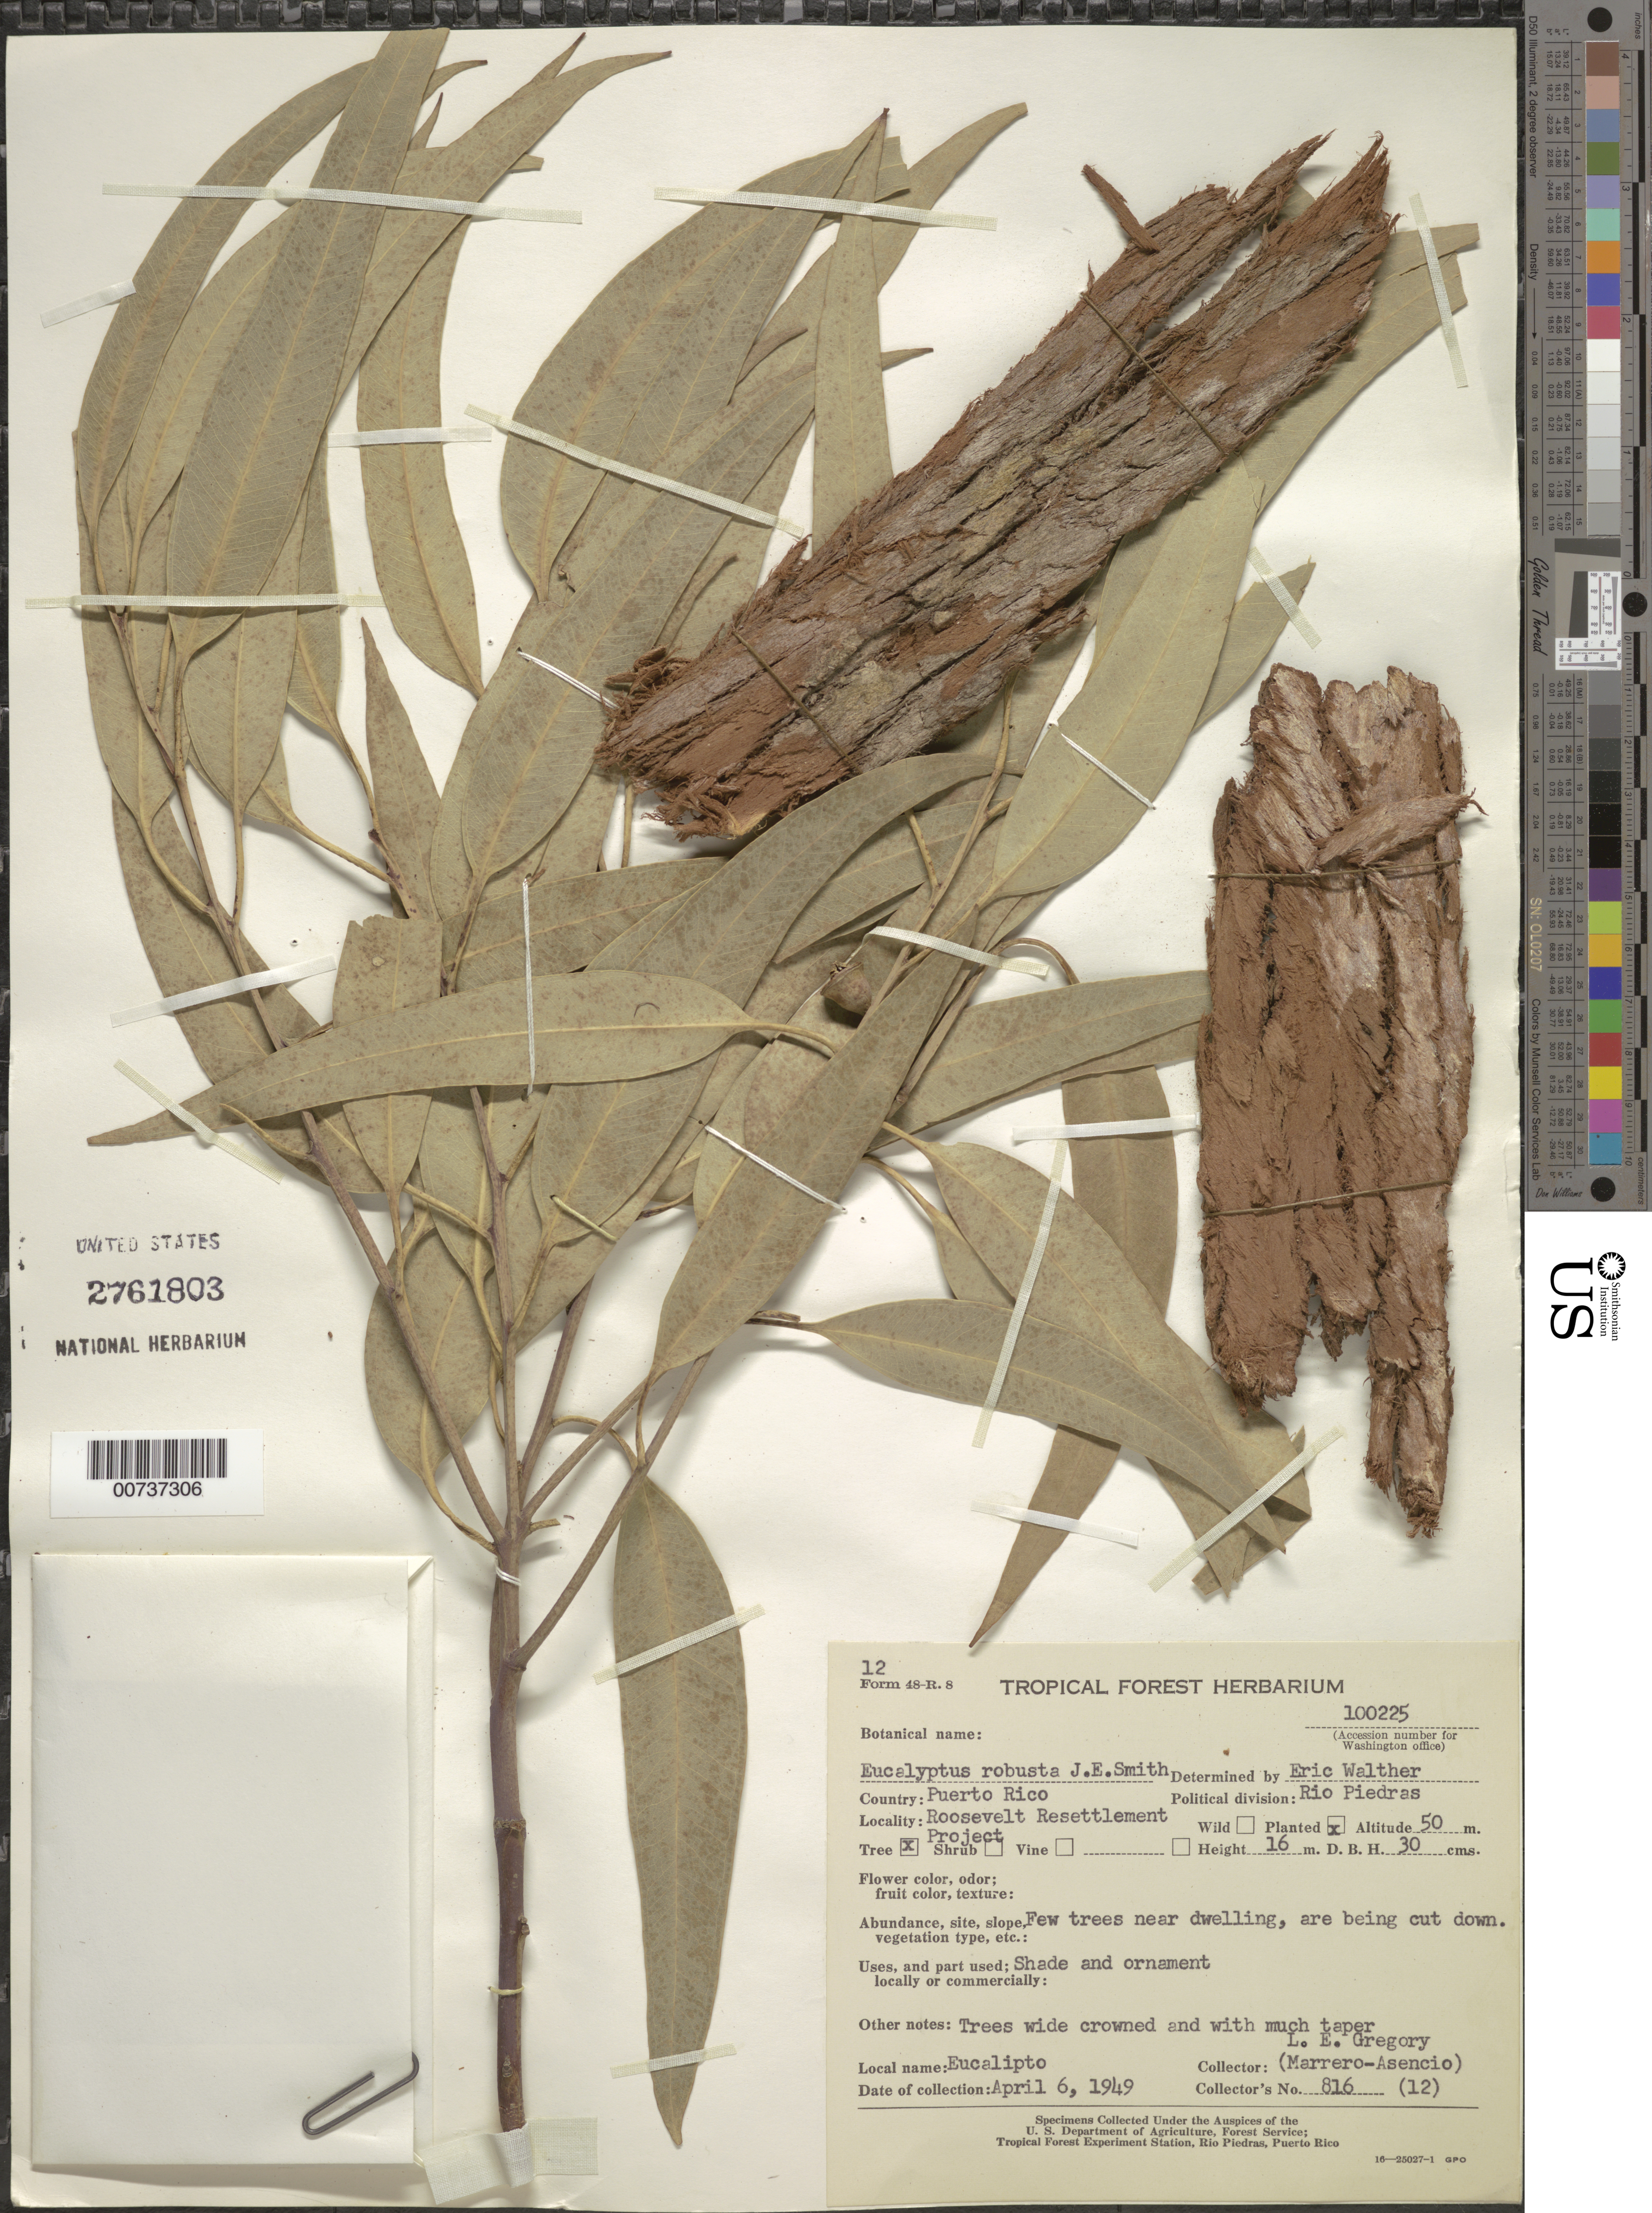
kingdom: Plantae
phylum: Tracheophyta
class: Magnoliopsida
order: Myrtales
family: Myrtaceae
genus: Eucalyptus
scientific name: Eucalyptus robusta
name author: Sm.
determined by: Walther, E.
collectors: L. E. Gregory, -. Marrero & -. Asencio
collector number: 816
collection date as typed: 06 Apr 1949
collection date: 1949-04-06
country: Puerto Rico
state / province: Ceiba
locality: Roosevelt Resettlement Project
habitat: Few trees near dwelling, are being cut down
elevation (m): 50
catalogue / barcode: US 2761803